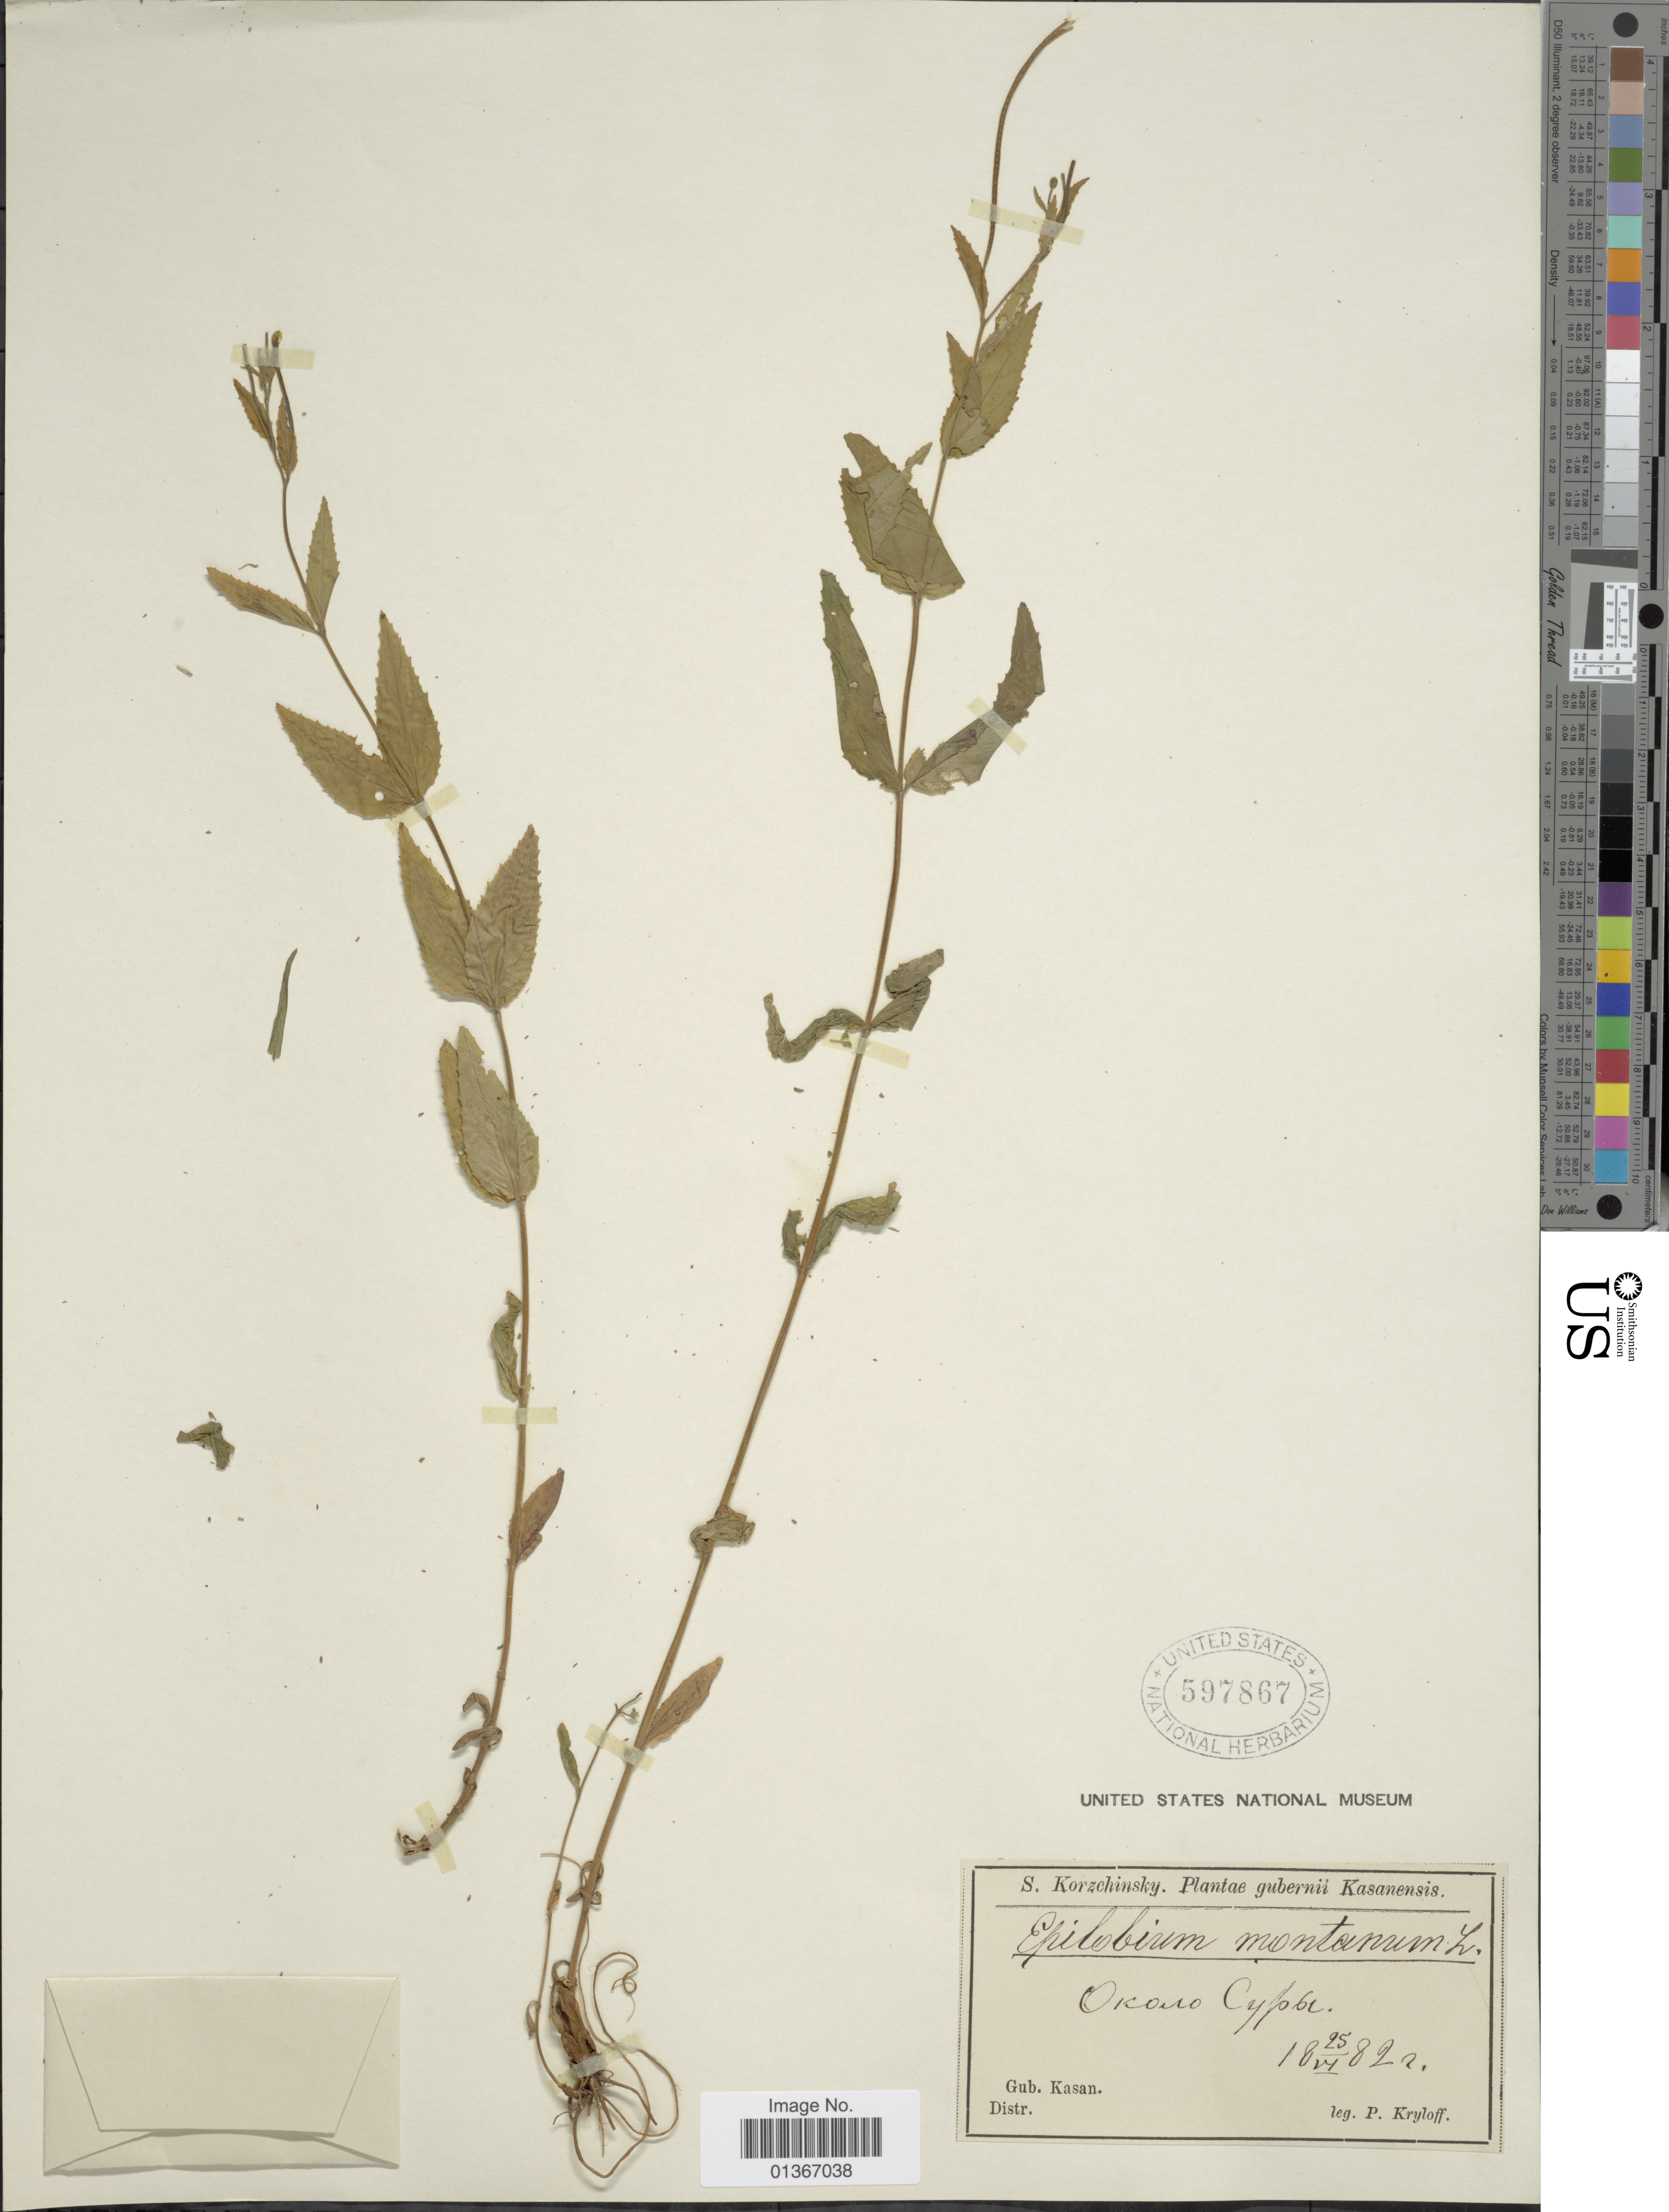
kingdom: Plantae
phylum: Tracheophyta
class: Magnoliopsida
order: Myrtales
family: Onagraceae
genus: Epilobium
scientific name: Epilobium montanum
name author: L.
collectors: P. Kryloff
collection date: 1882-06-25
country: Russian Federation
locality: Plantae Gubernii Kasanensis. Gub. Kasan. Distr. Near Sura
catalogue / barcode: US 597867